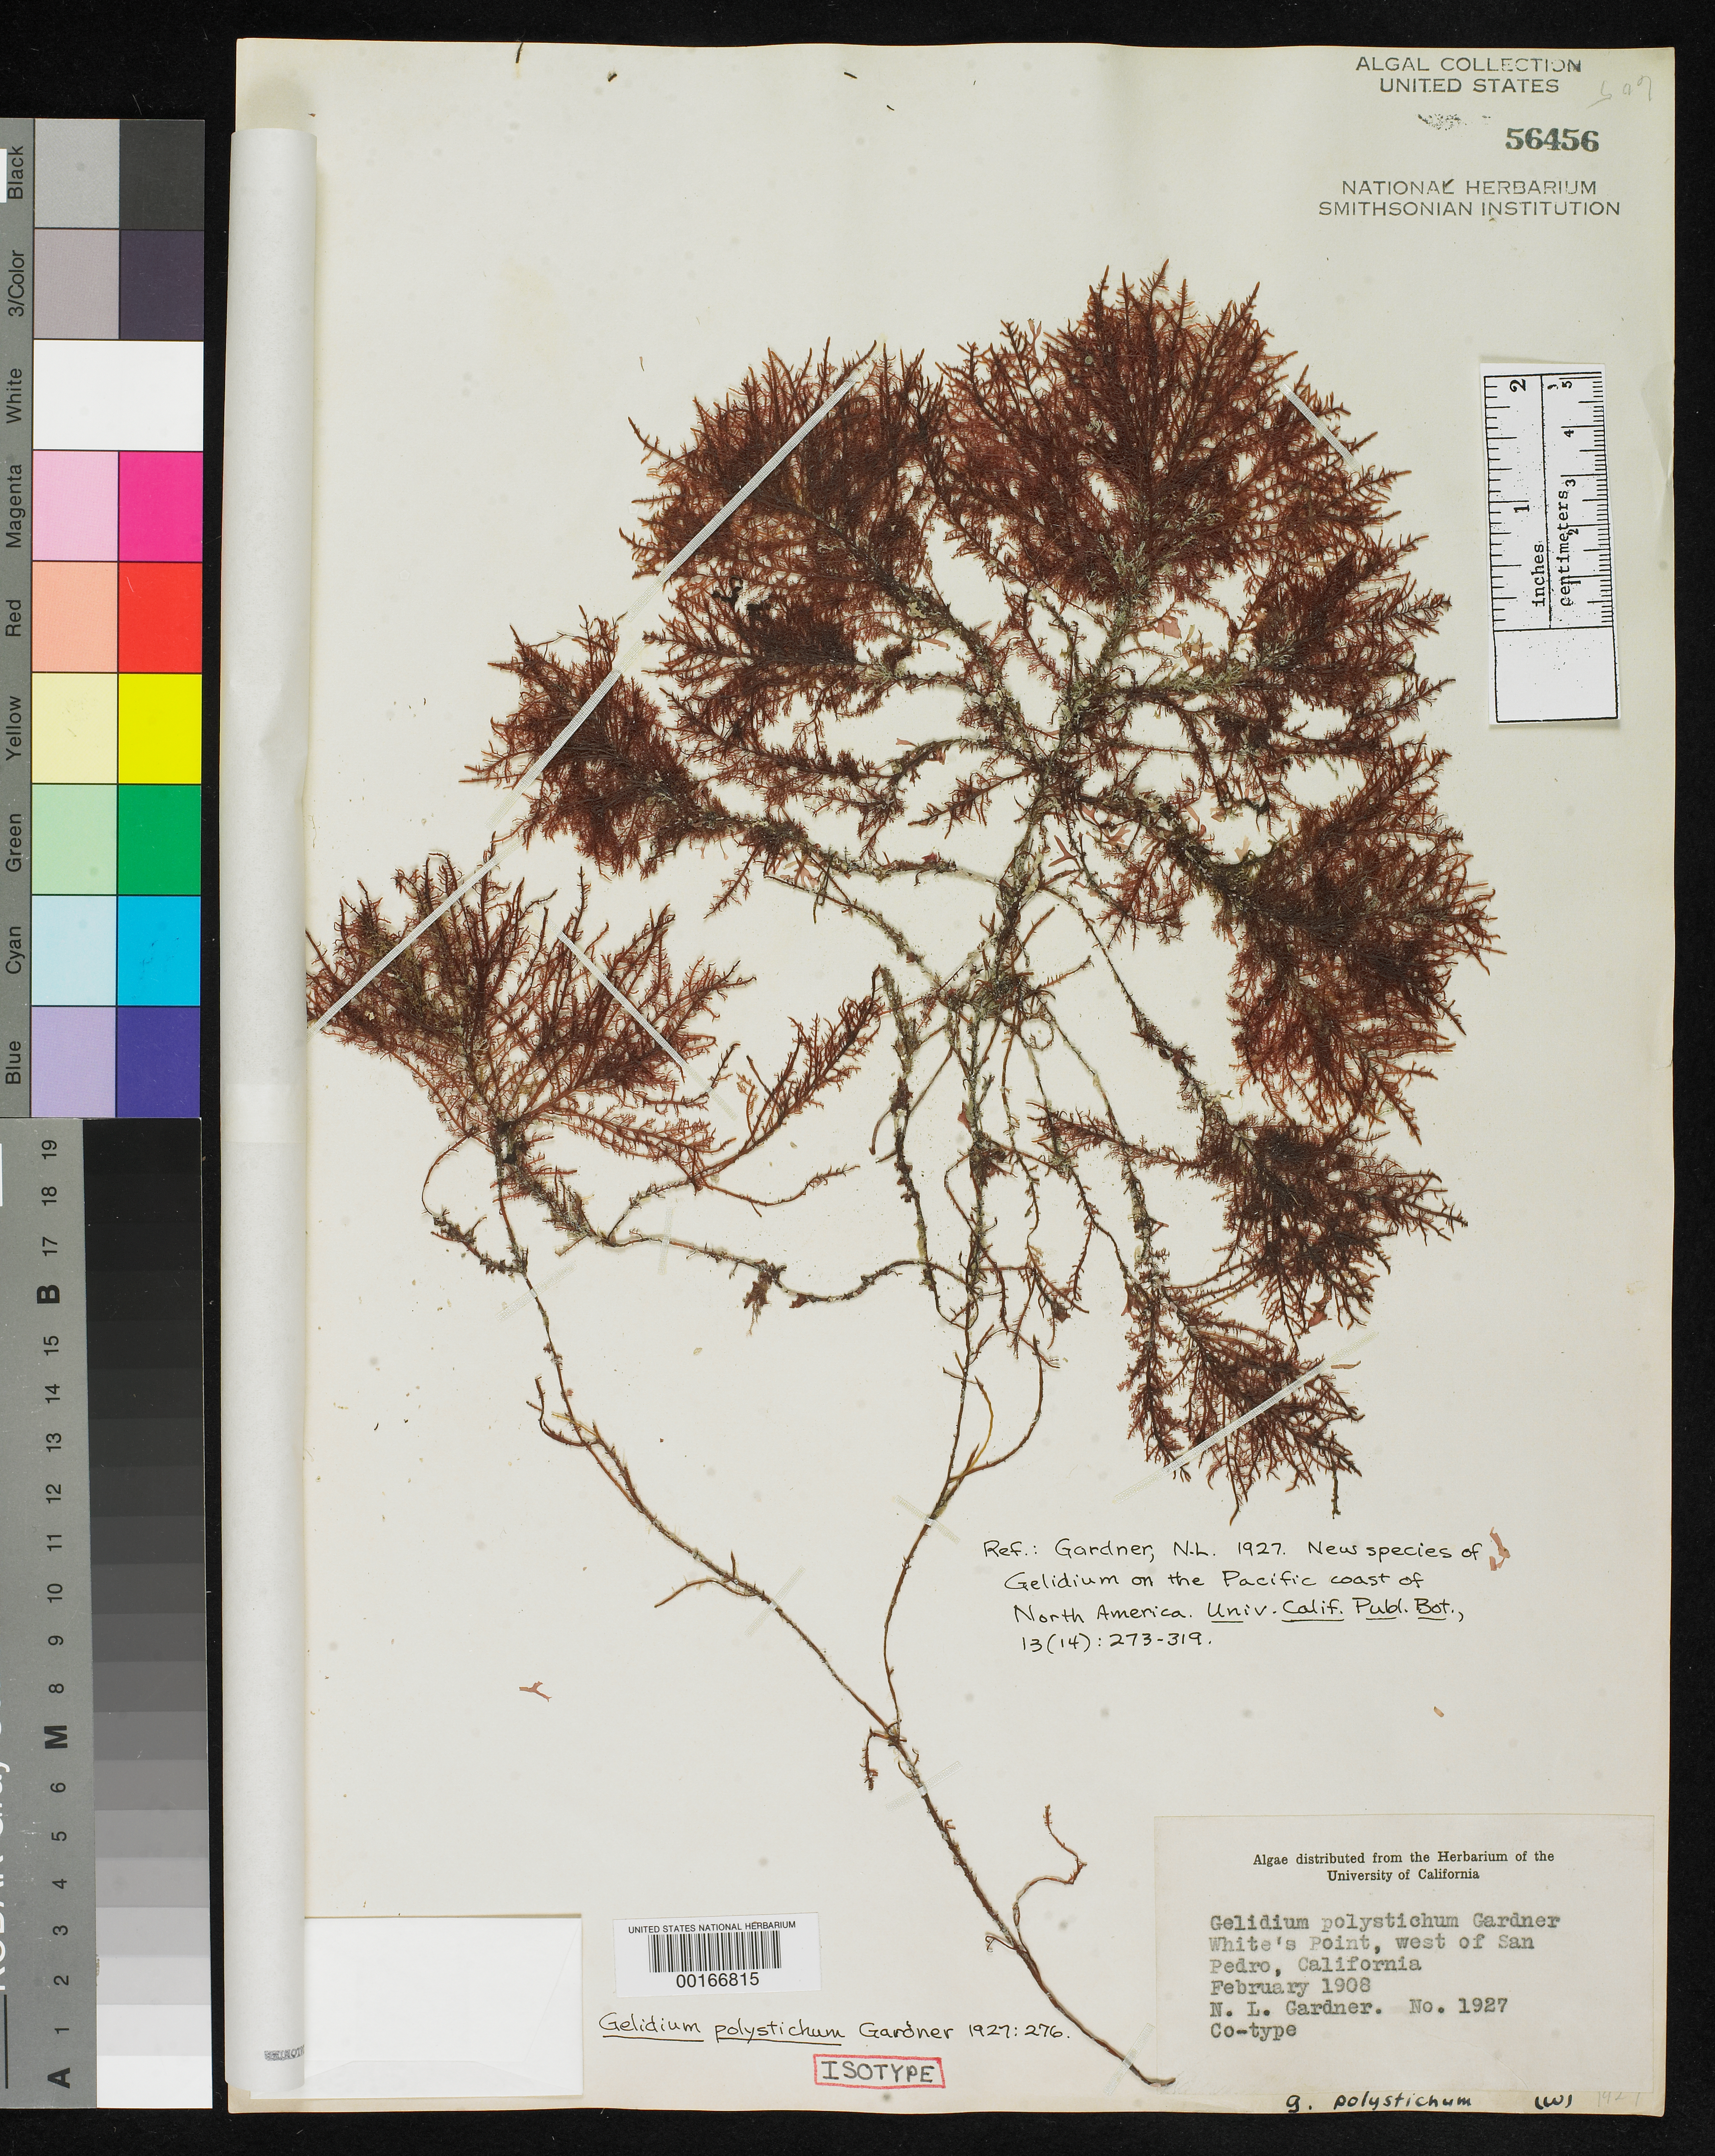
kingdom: Plantae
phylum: Rhodophyta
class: Florideophyceae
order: Gelidiales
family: Gelidiaceae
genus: Gelidium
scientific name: Gelidium polystichum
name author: N.L. Gardner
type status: Isotype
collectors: N. Gardner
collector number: NLG 1927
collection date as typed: Feb 1908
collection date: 1908-02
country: United States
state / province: California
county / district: Los Angeles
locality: White's Point, west of San Pedro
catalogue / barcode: US 56456